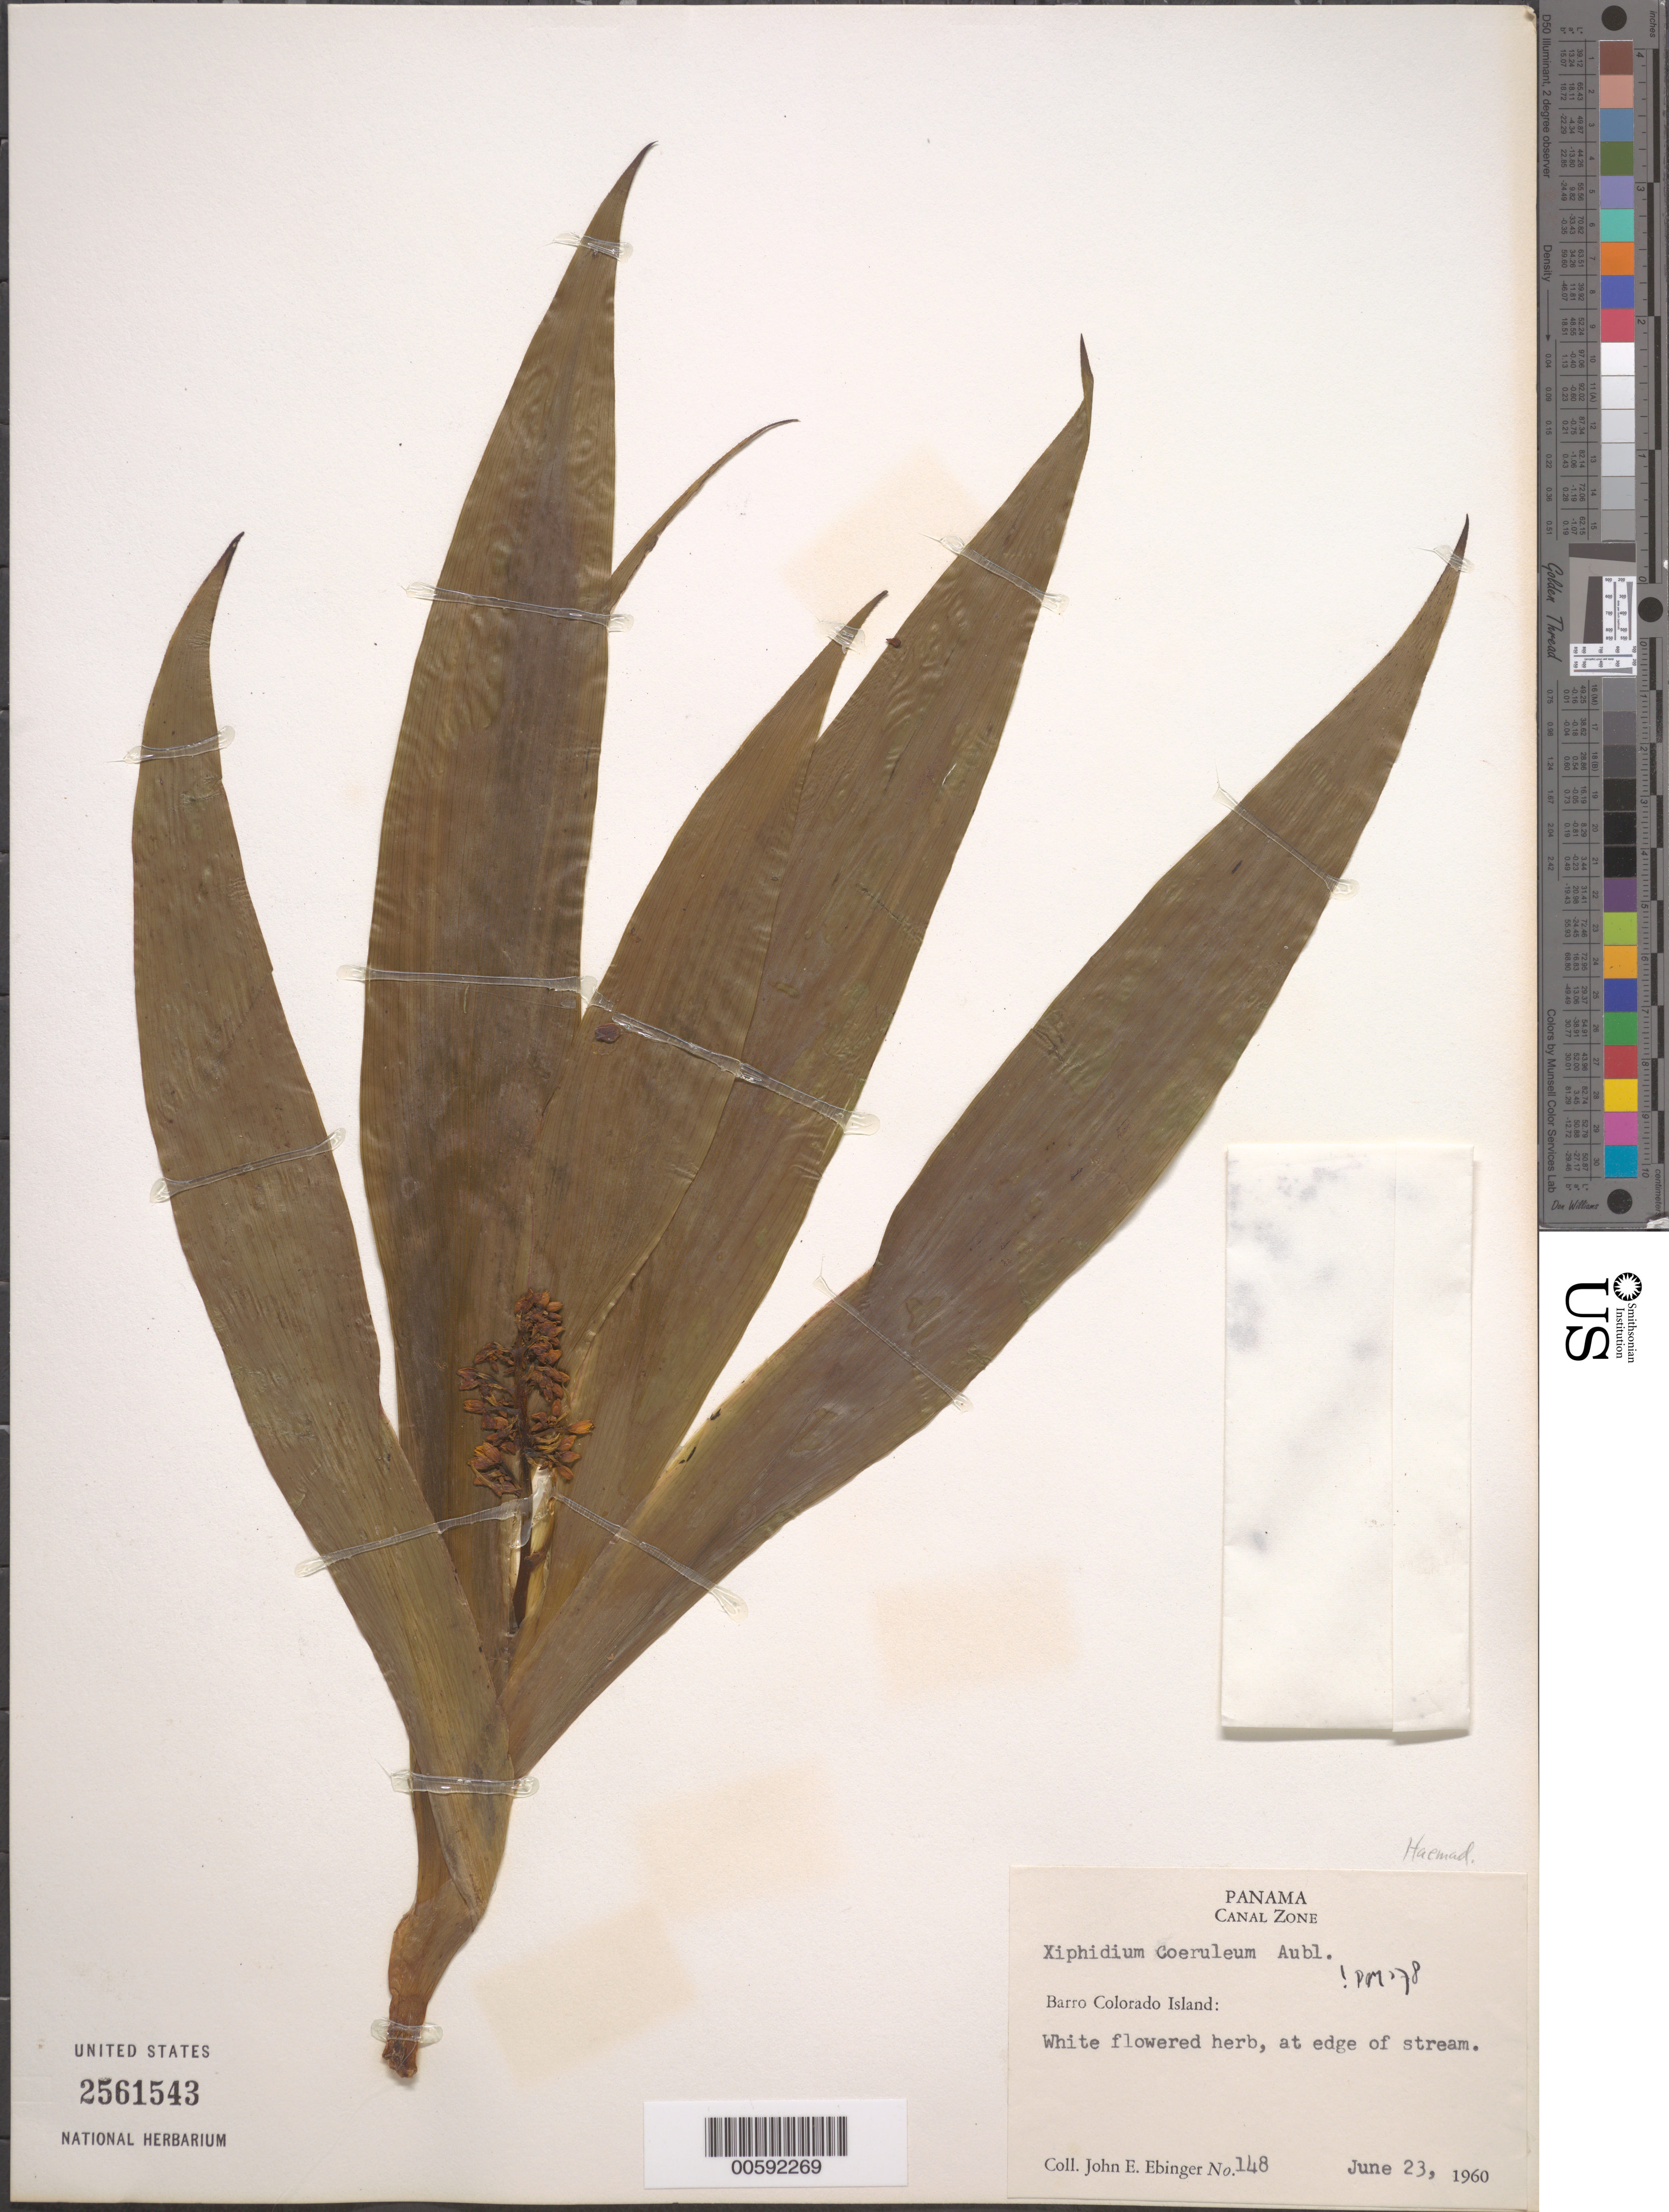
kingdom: Plantae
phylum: Tracheophyta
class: Liliopsida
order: Commelinales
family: Haemodoraceae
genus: Xiphidium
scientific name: Xiphidium caeruleum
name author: Aubl.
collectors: J. Ebinger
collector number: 148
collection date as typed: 23 Jun 1960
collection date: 1960-06-23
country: Panama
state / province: Panamá Oeste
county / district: Canal Zone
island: Barro Colorado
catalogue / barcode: US 2561543